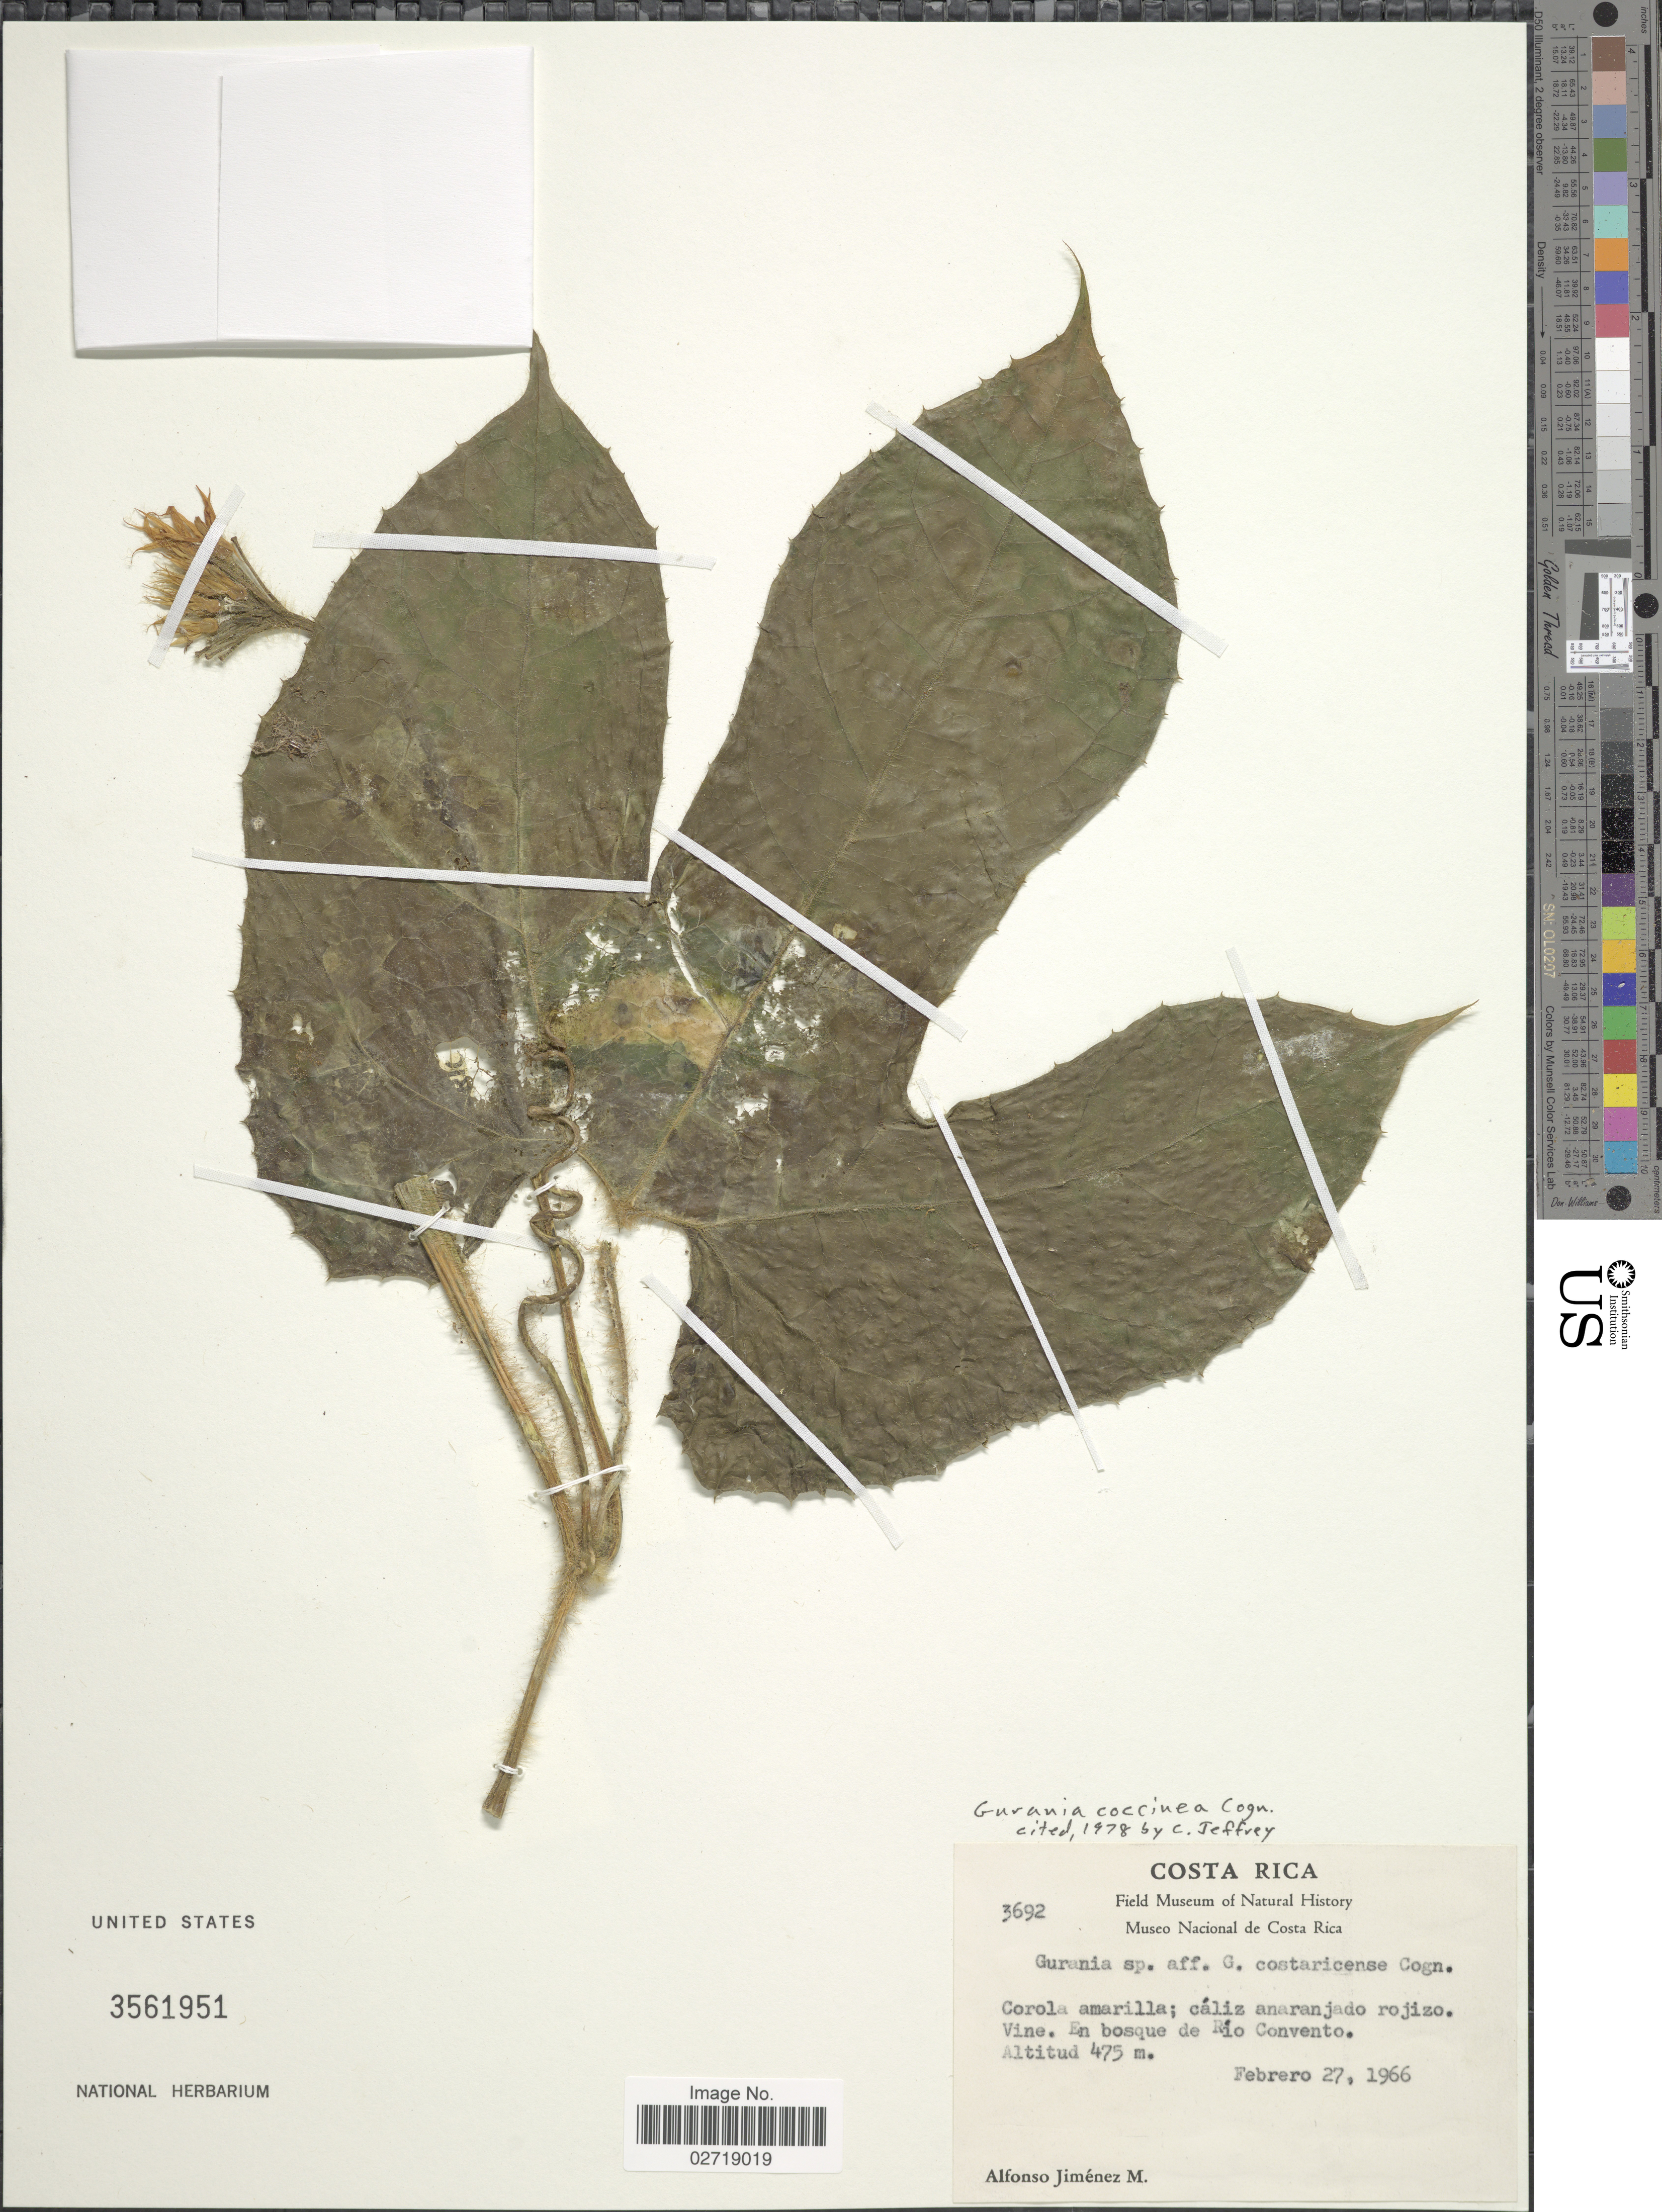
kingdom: Plantae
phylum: Tracheophyta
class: Magnoliopsida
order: Cucurbitales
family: Cucurbitaceae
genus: Gurania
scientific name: Gurania coccinea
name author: Cogn.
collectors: A. Jimenez M.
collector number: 3692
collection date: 1966-01-27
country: Costa Rica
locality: Rio Convento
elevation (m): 475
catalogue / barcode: US 3561951